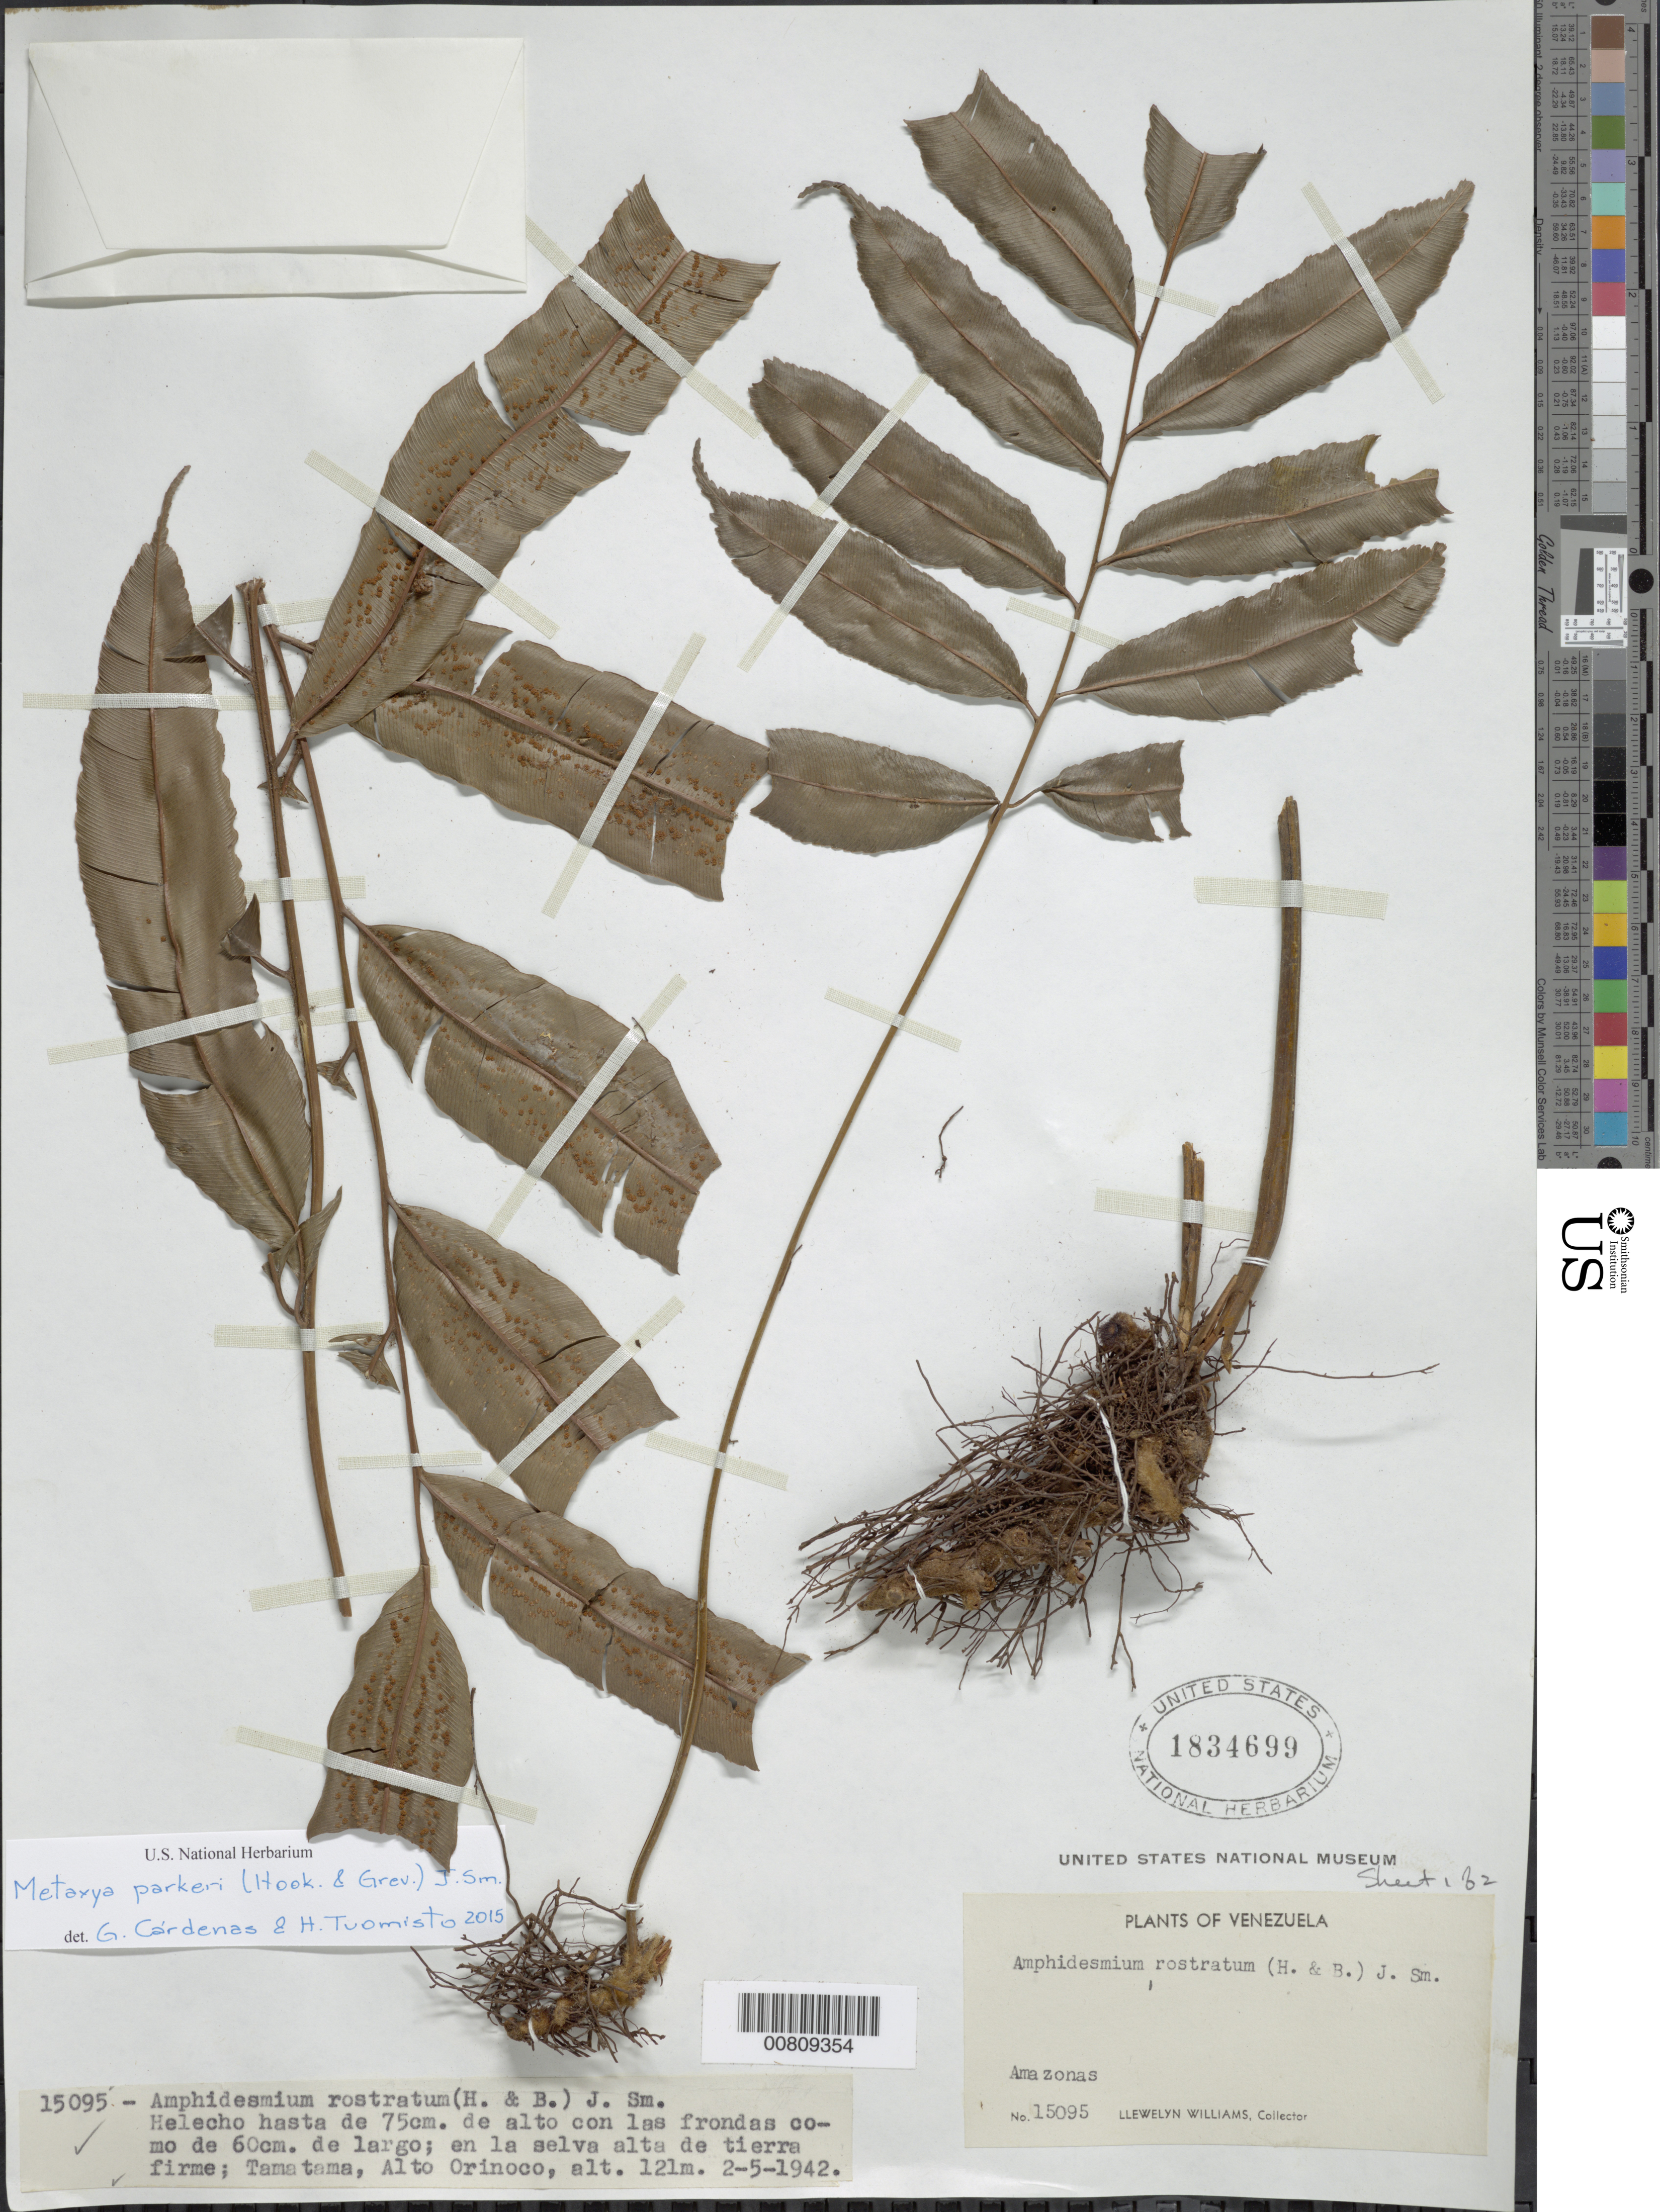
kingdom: Plantae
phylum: Tracheophyta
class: Polypodiopsida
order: Cyatheales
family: Metaxyaceae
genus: Metaxya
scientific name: Metaxya parkeri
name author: (Hook. & Grev.) J. Sm.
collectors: Ll. Williams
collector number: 15095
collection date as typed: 2-May-42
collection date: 1942-05-02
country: Venezuela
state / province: Amazonas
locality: Tamatama, Río Orinoco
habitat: Selva alta de tierra firme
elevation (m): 121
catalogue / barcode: US 1834699